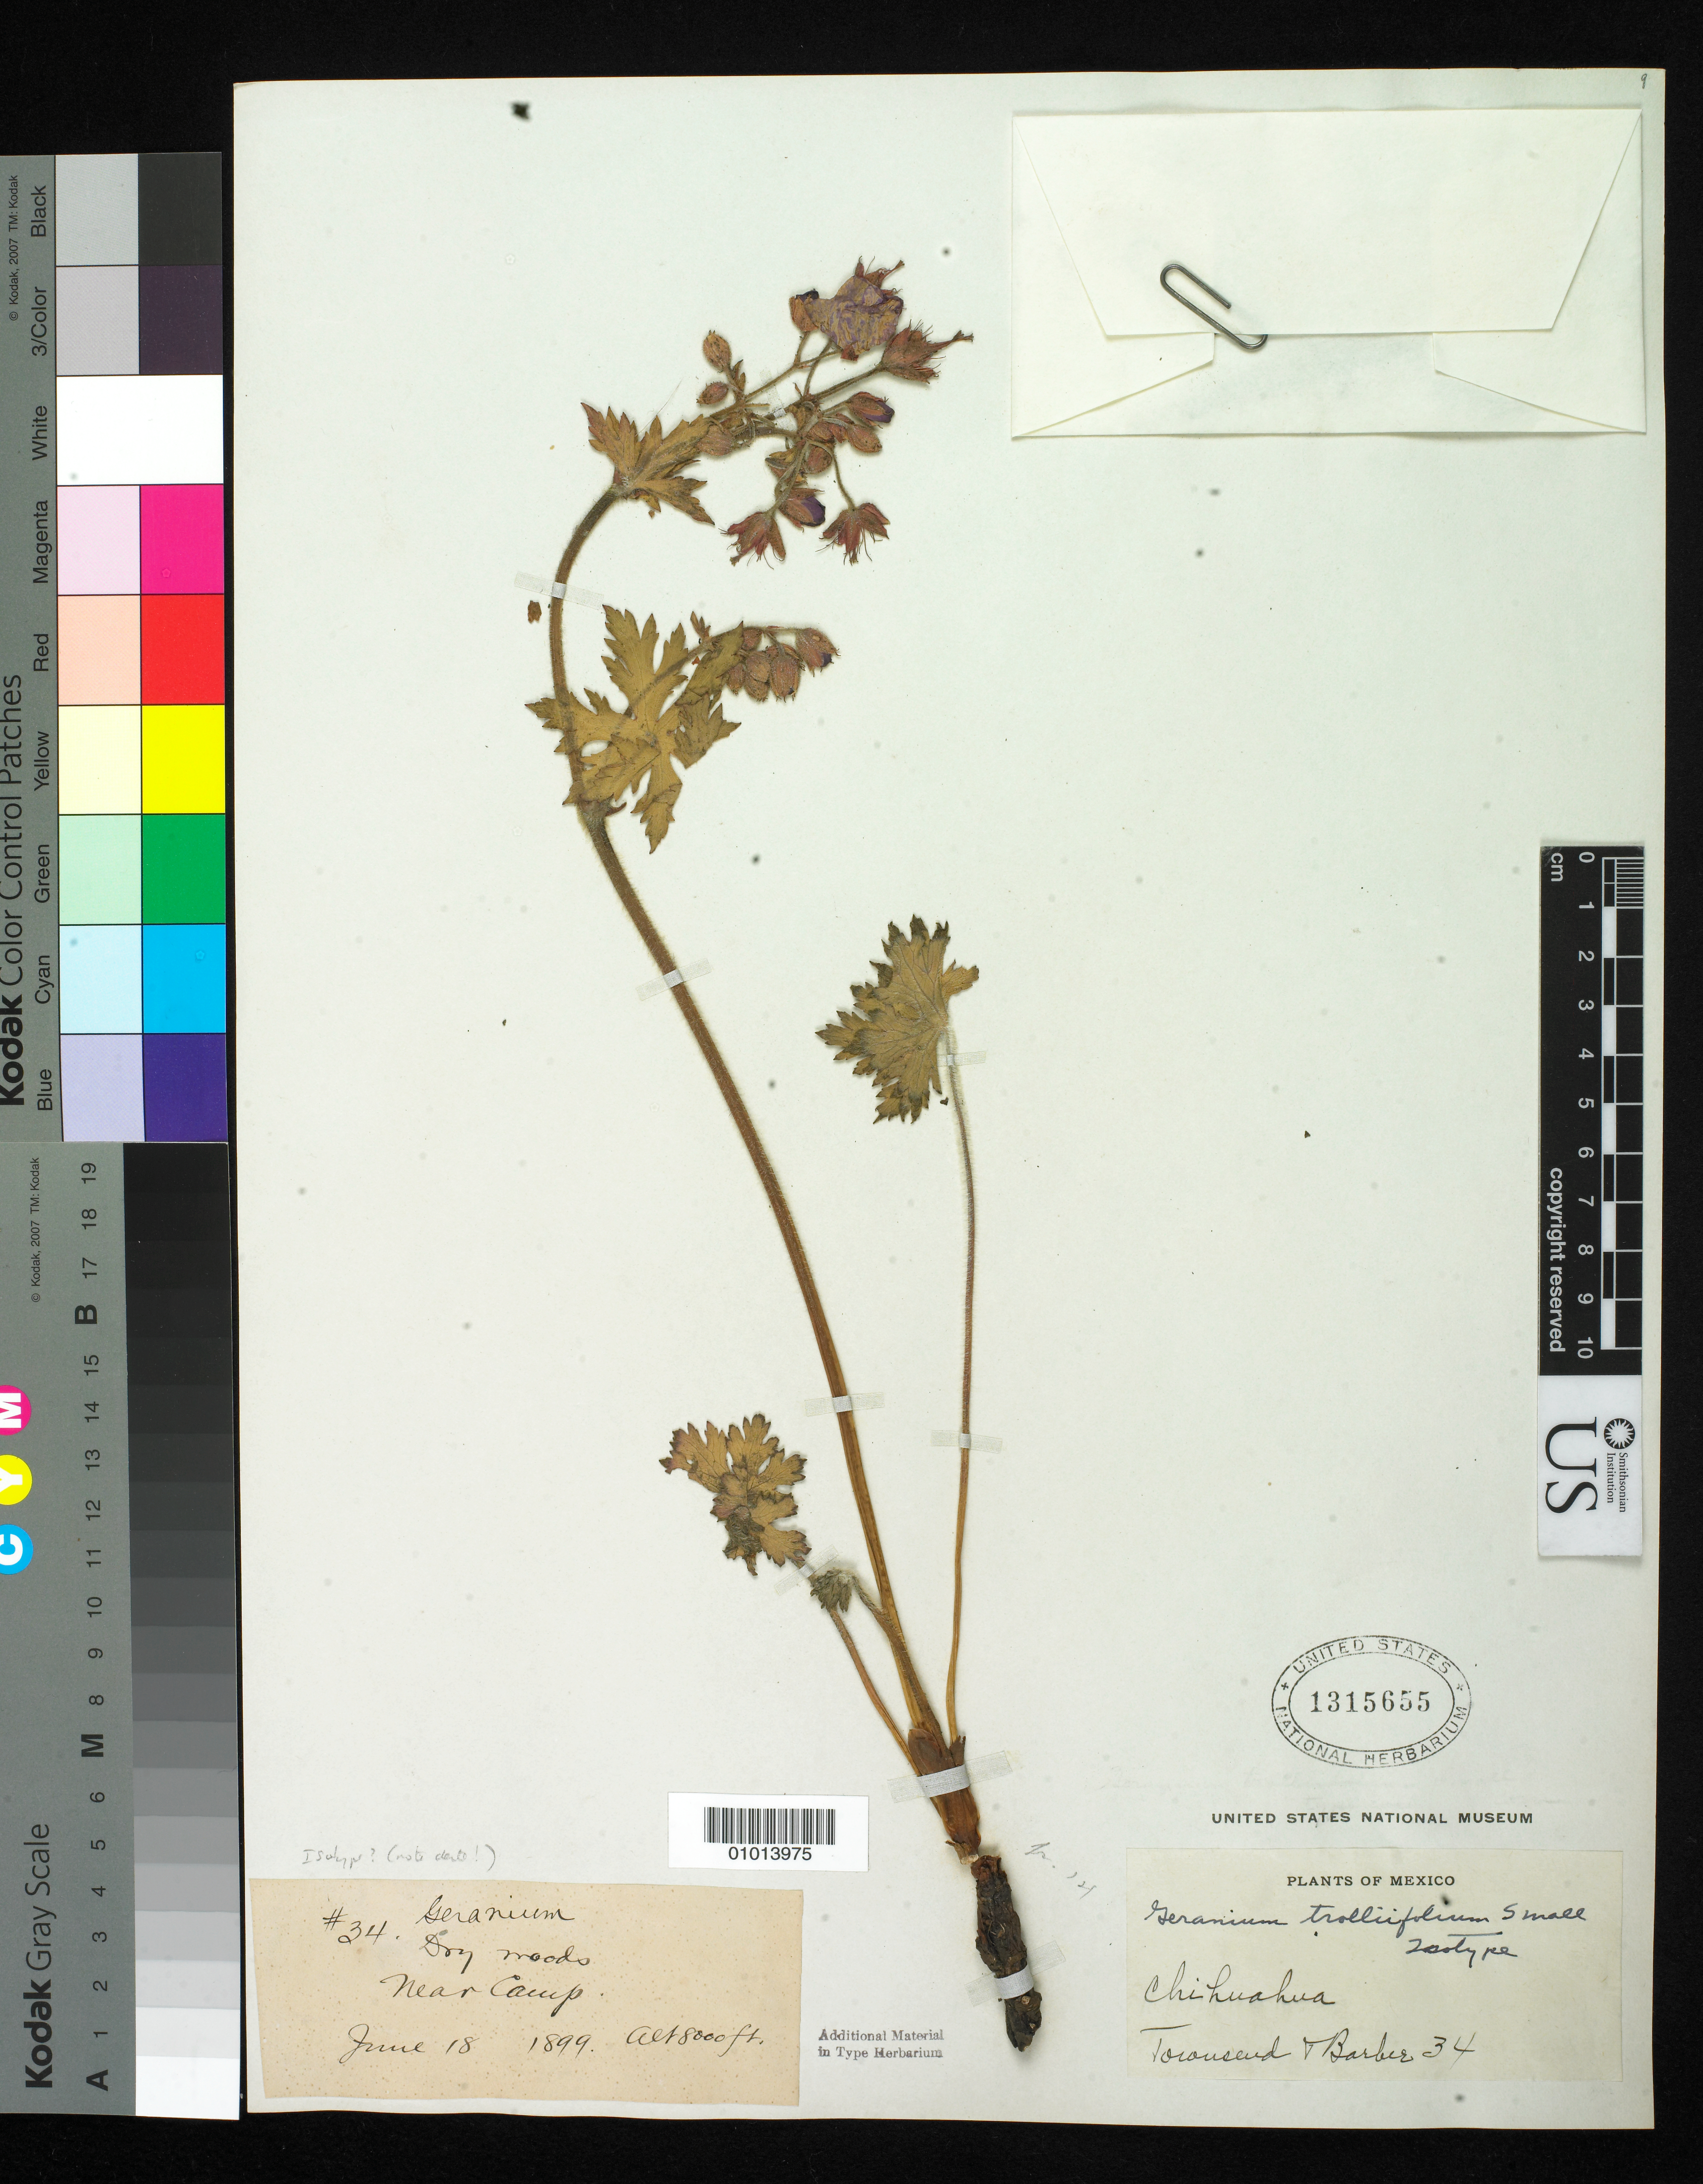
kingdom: Plantae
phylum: Tracheophyta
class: Magnoliopsida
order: Geraniales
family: Geraniaceae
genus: Geranium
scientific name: Geranium trolliifolium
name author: Small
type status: Possible Isotype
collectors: C. H. T. Townsend & C. Barber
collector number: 34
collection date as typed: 18 Jun 1899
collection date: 1899-06-18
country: Mexico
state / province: Chihuahua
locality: Near camp.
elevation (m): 2438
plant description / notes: Collection date on this sheet (18 June) does not match protologue or other duplicates (16 June).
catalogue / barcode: US 1315655